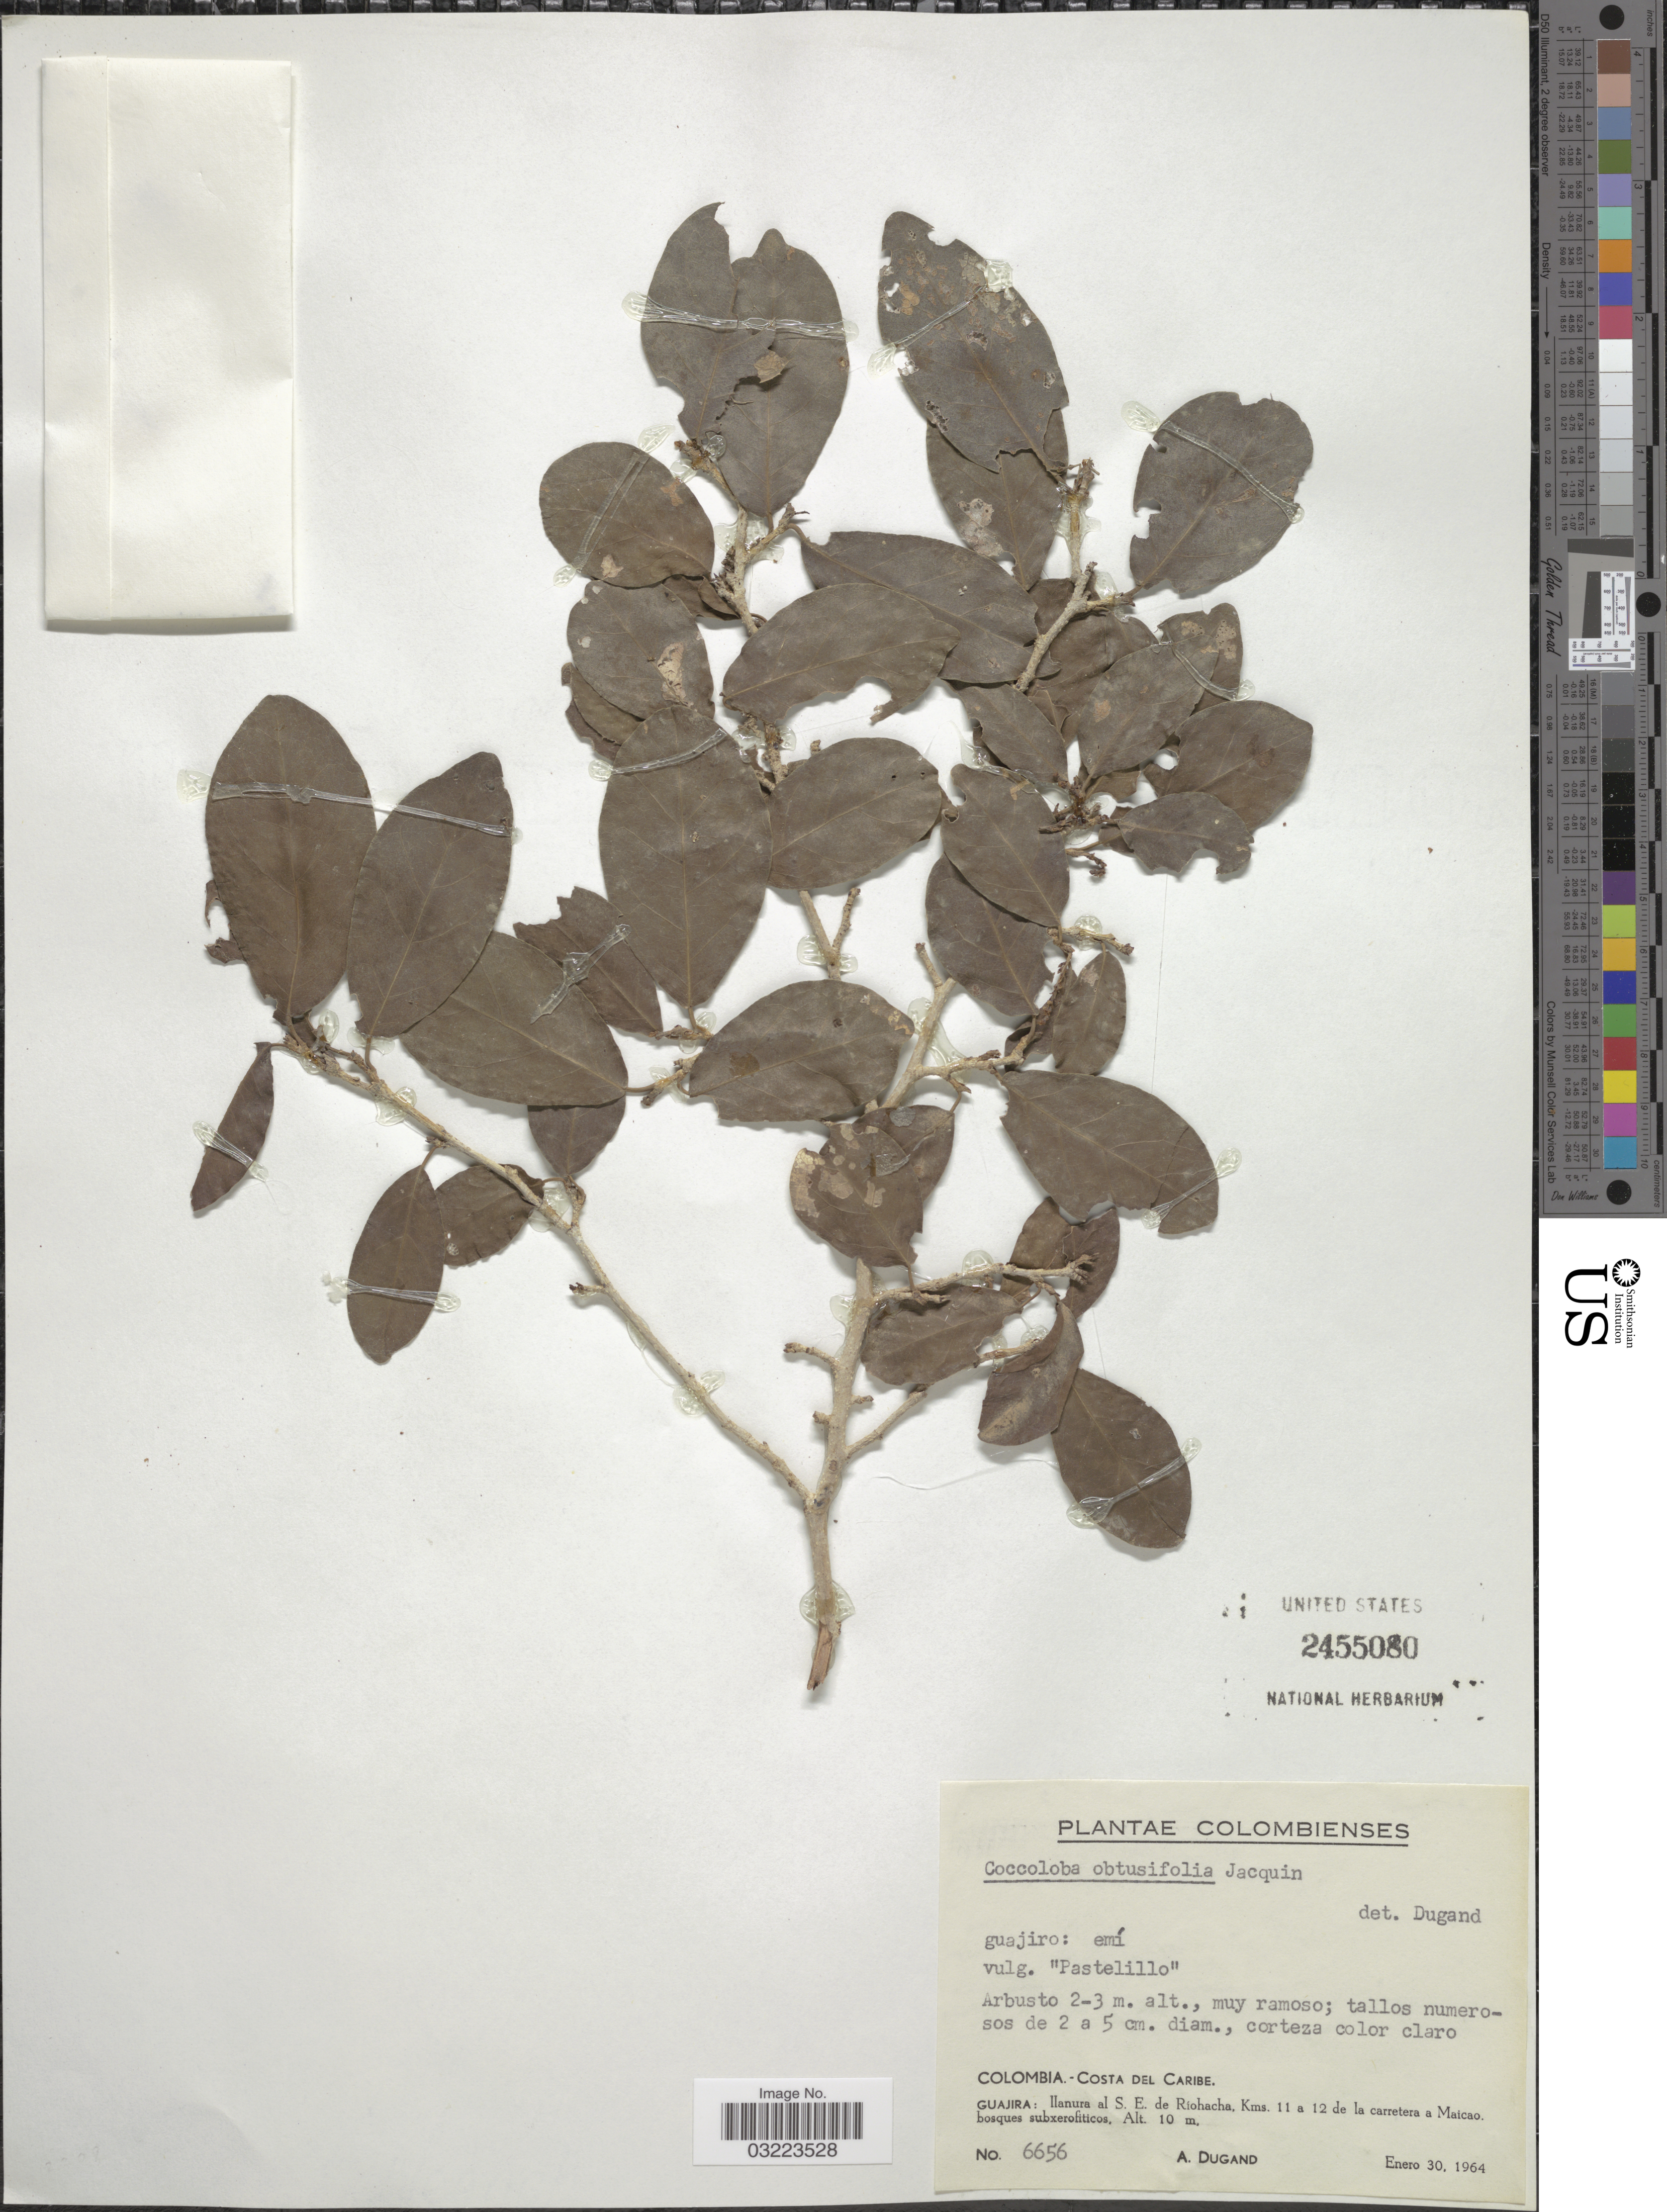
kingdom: Plantae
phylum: Tracheophyta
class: Magnoliopsida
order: Caryophyllales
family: Polygonaceae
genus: Coccoloba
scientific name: Coccoloba obtusifolia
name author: Jacq.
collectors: A. Dugand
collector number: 6656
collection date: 1964-01-30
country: Colombia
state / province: La Guajira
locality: Costa del Caribe, llanura al S.E. de Riohacha, Kms. 11 a 12 de la carretera a Maicao.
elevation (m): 10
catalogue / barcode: US 2455080